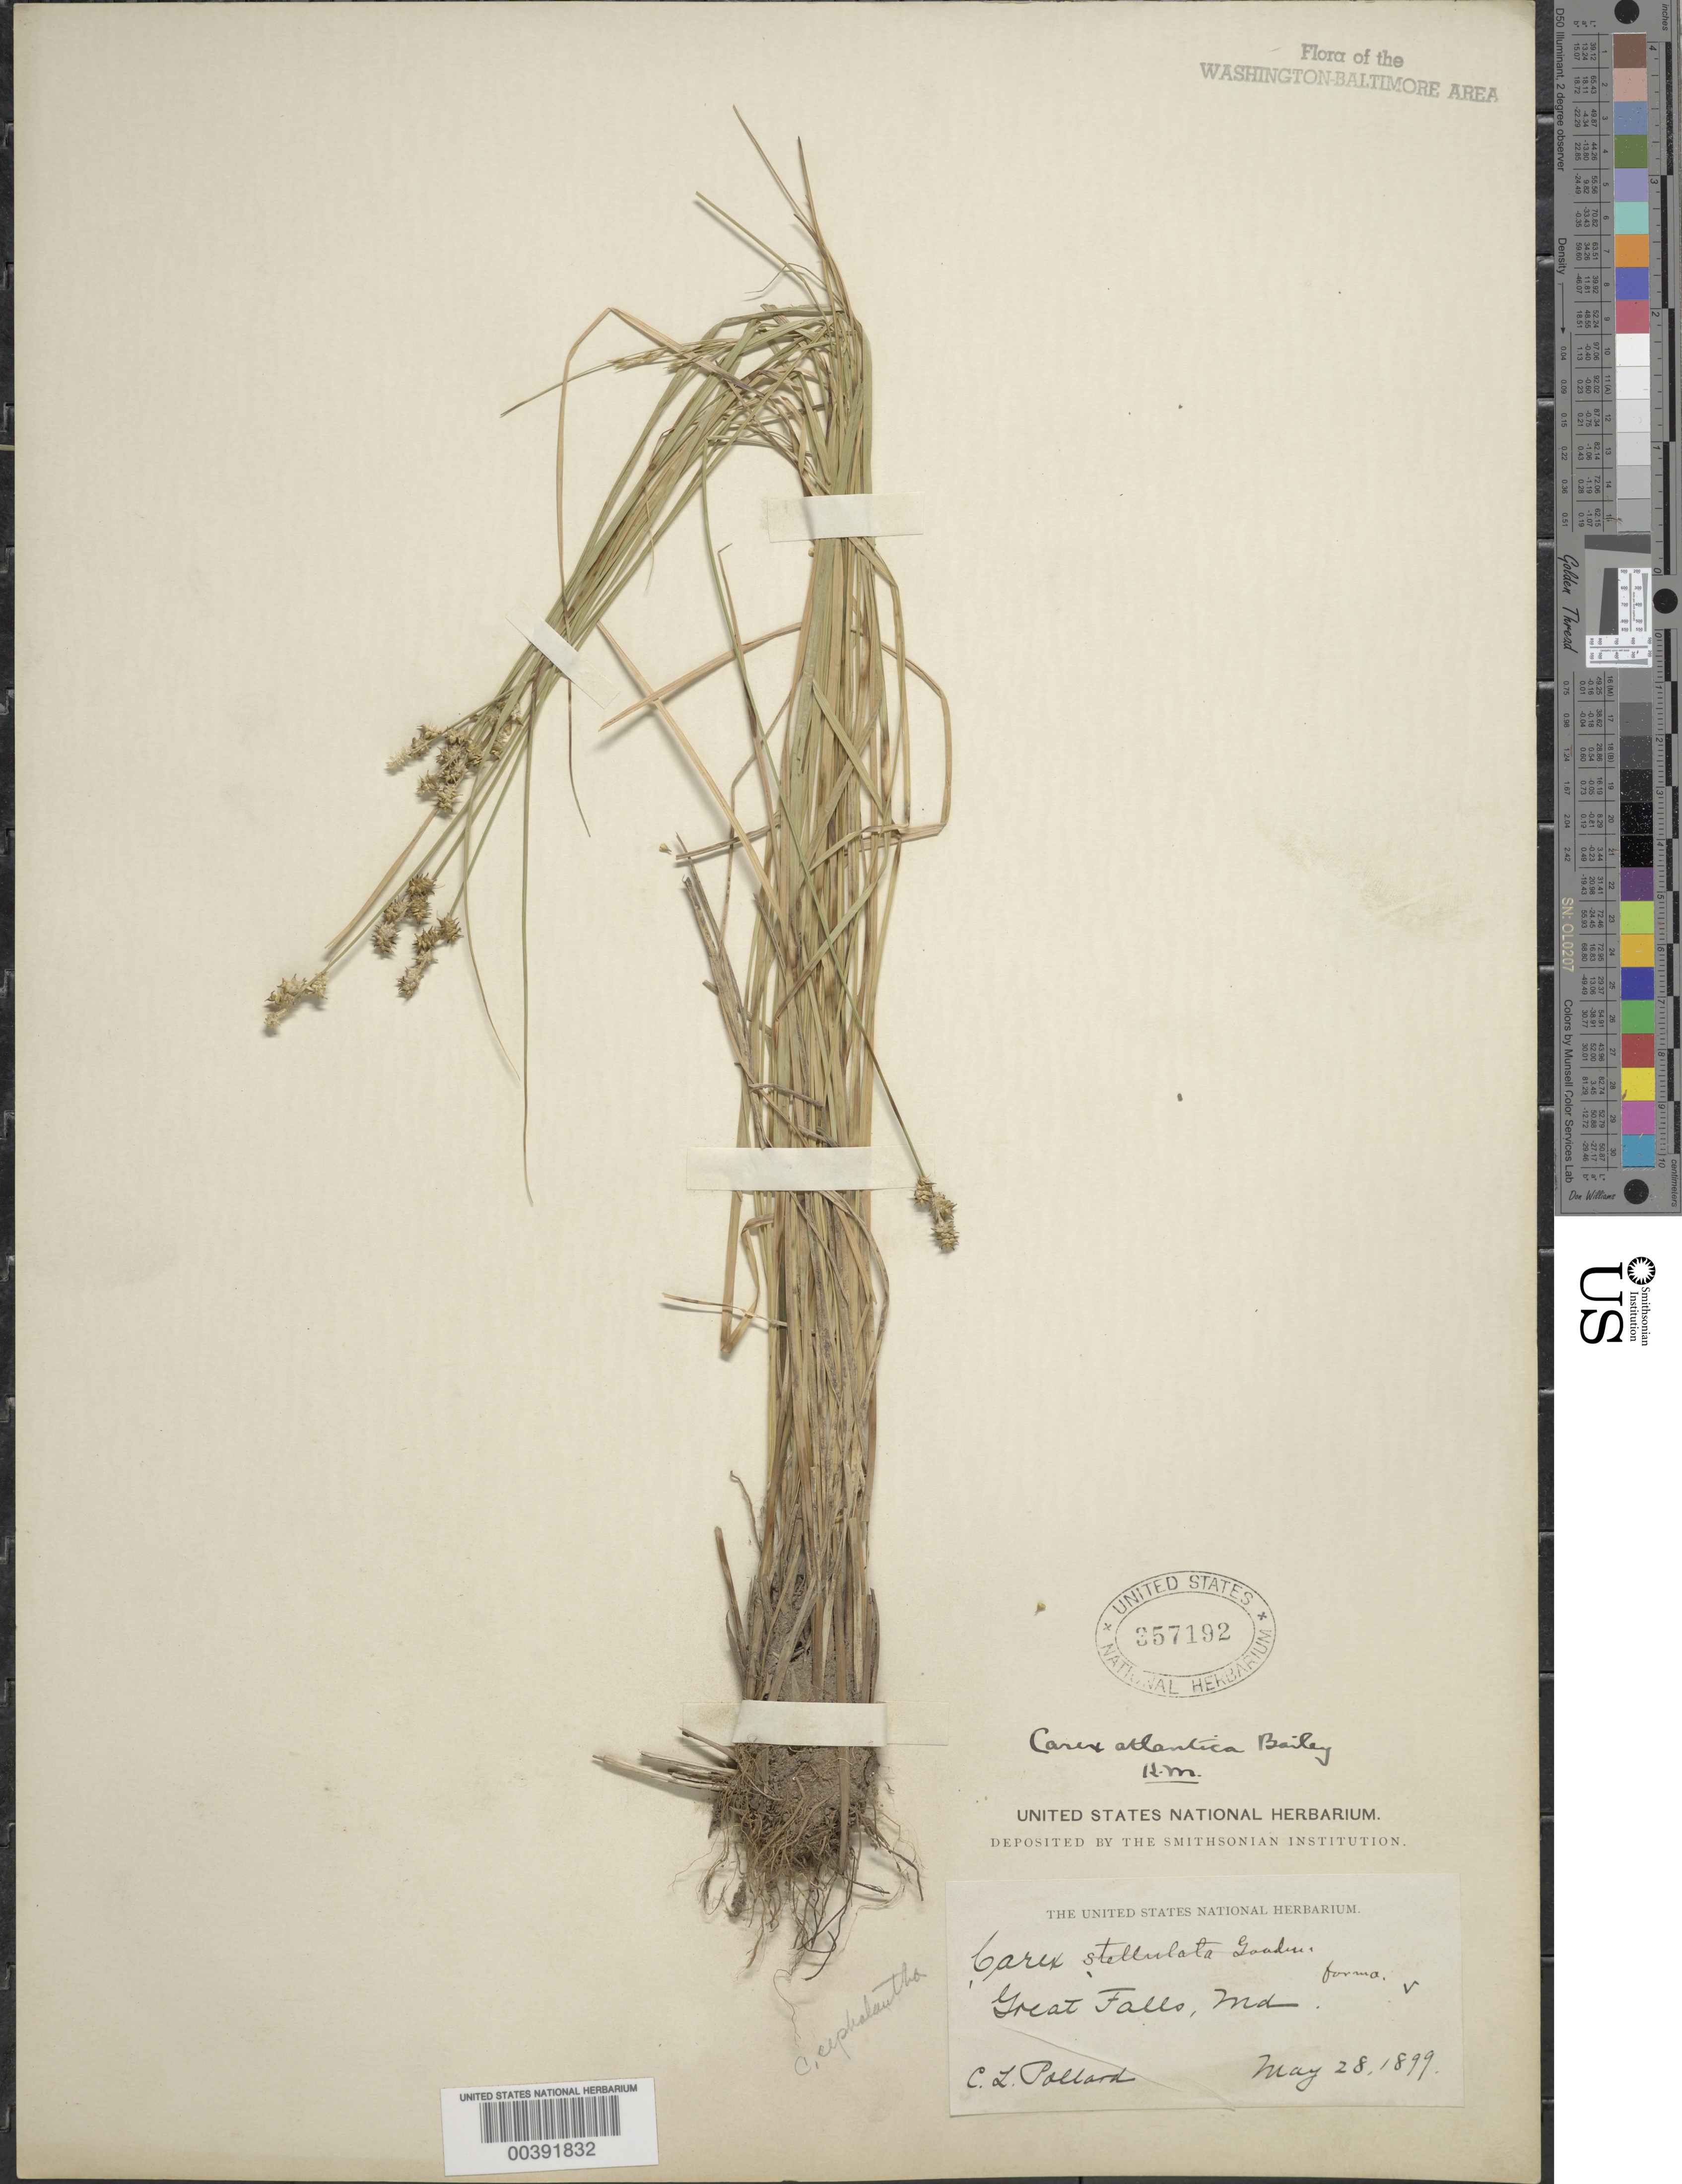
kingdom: Plantae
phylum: Tracheophyta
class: Liliopsida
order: Poales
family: Cyperaceae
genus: Carex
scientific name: Carex atlantica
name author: L.H. Bailey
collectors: C. L. Pollard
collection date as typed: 28 May 1899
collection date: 1899-05-28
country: United States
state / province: Maryland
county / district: Montgomery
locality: Great Falls C. & O. Canal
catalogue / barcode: US 357192